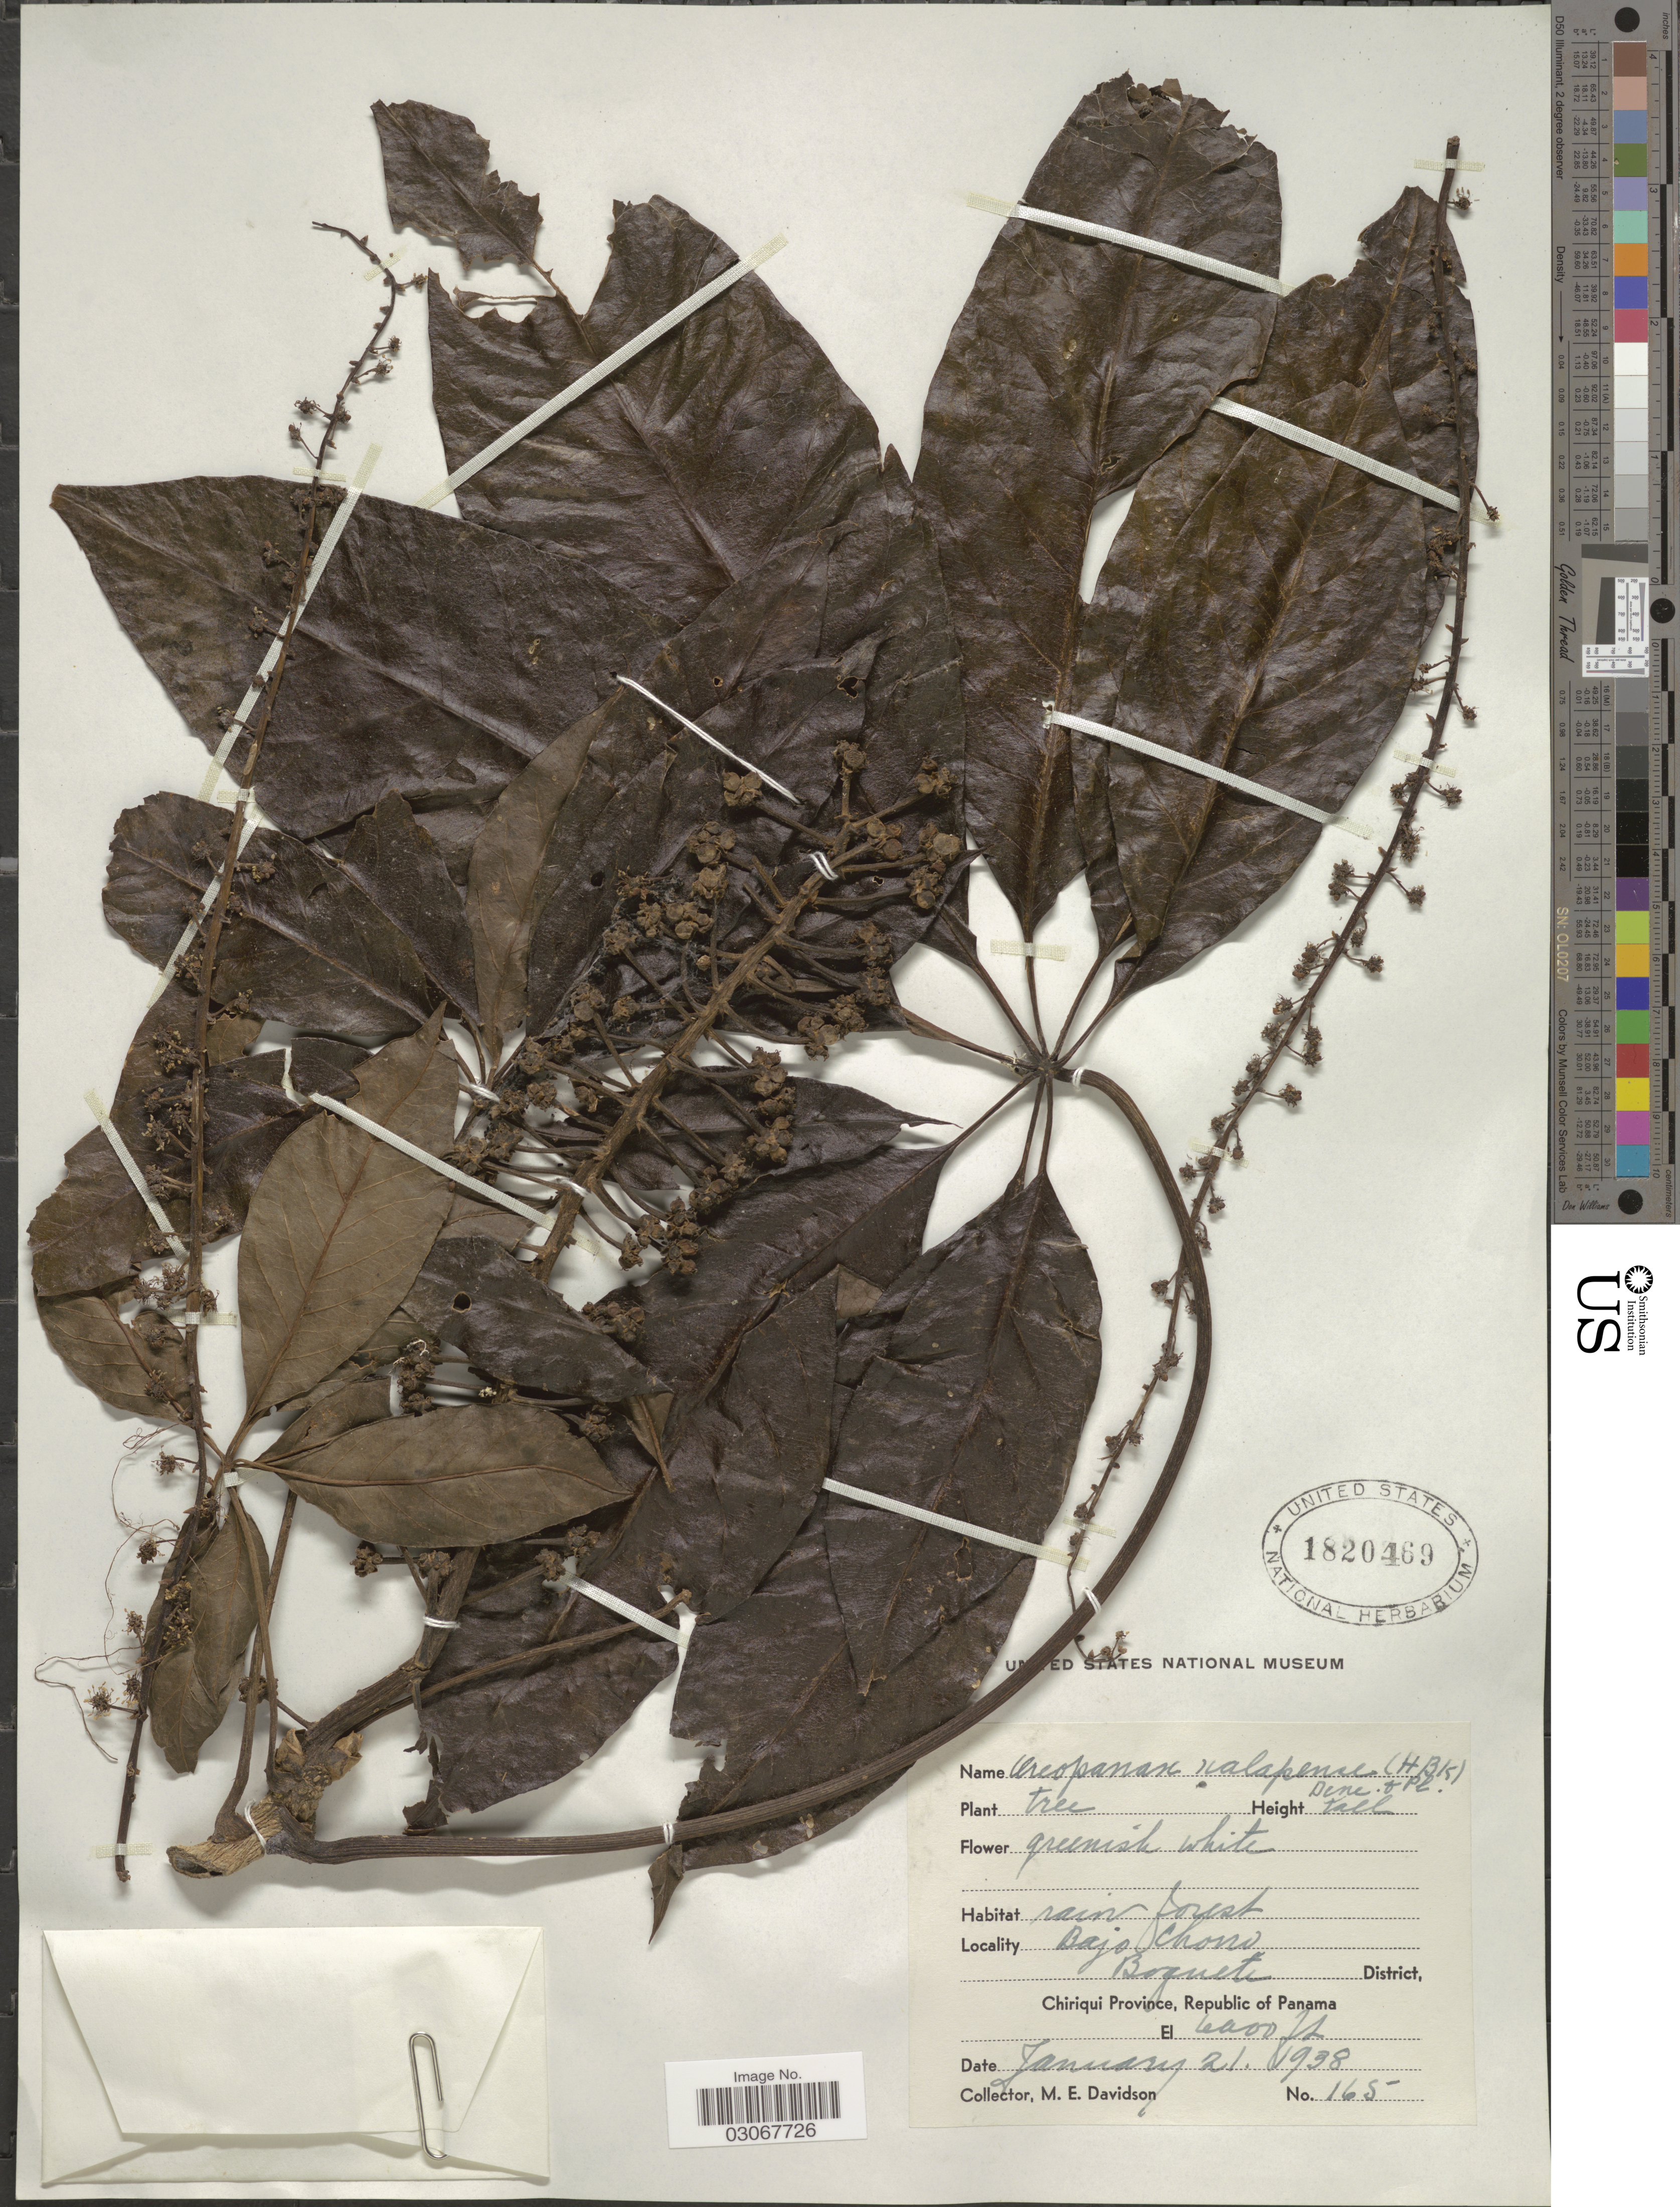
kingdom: Plantae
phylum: Tracheophyta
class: Magnoliopsida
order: Apiales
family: Araliaceae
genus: Oreopanax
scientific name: Oreopanax xalapensis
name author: (Kunth) Decne. & Planch.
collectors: M. E. Davidson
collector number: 165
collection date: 1938-01-21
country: Panama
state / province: Chiriqui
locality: Bajo Chorro. Boquete District.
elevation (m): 1829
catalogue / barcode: US 1820469